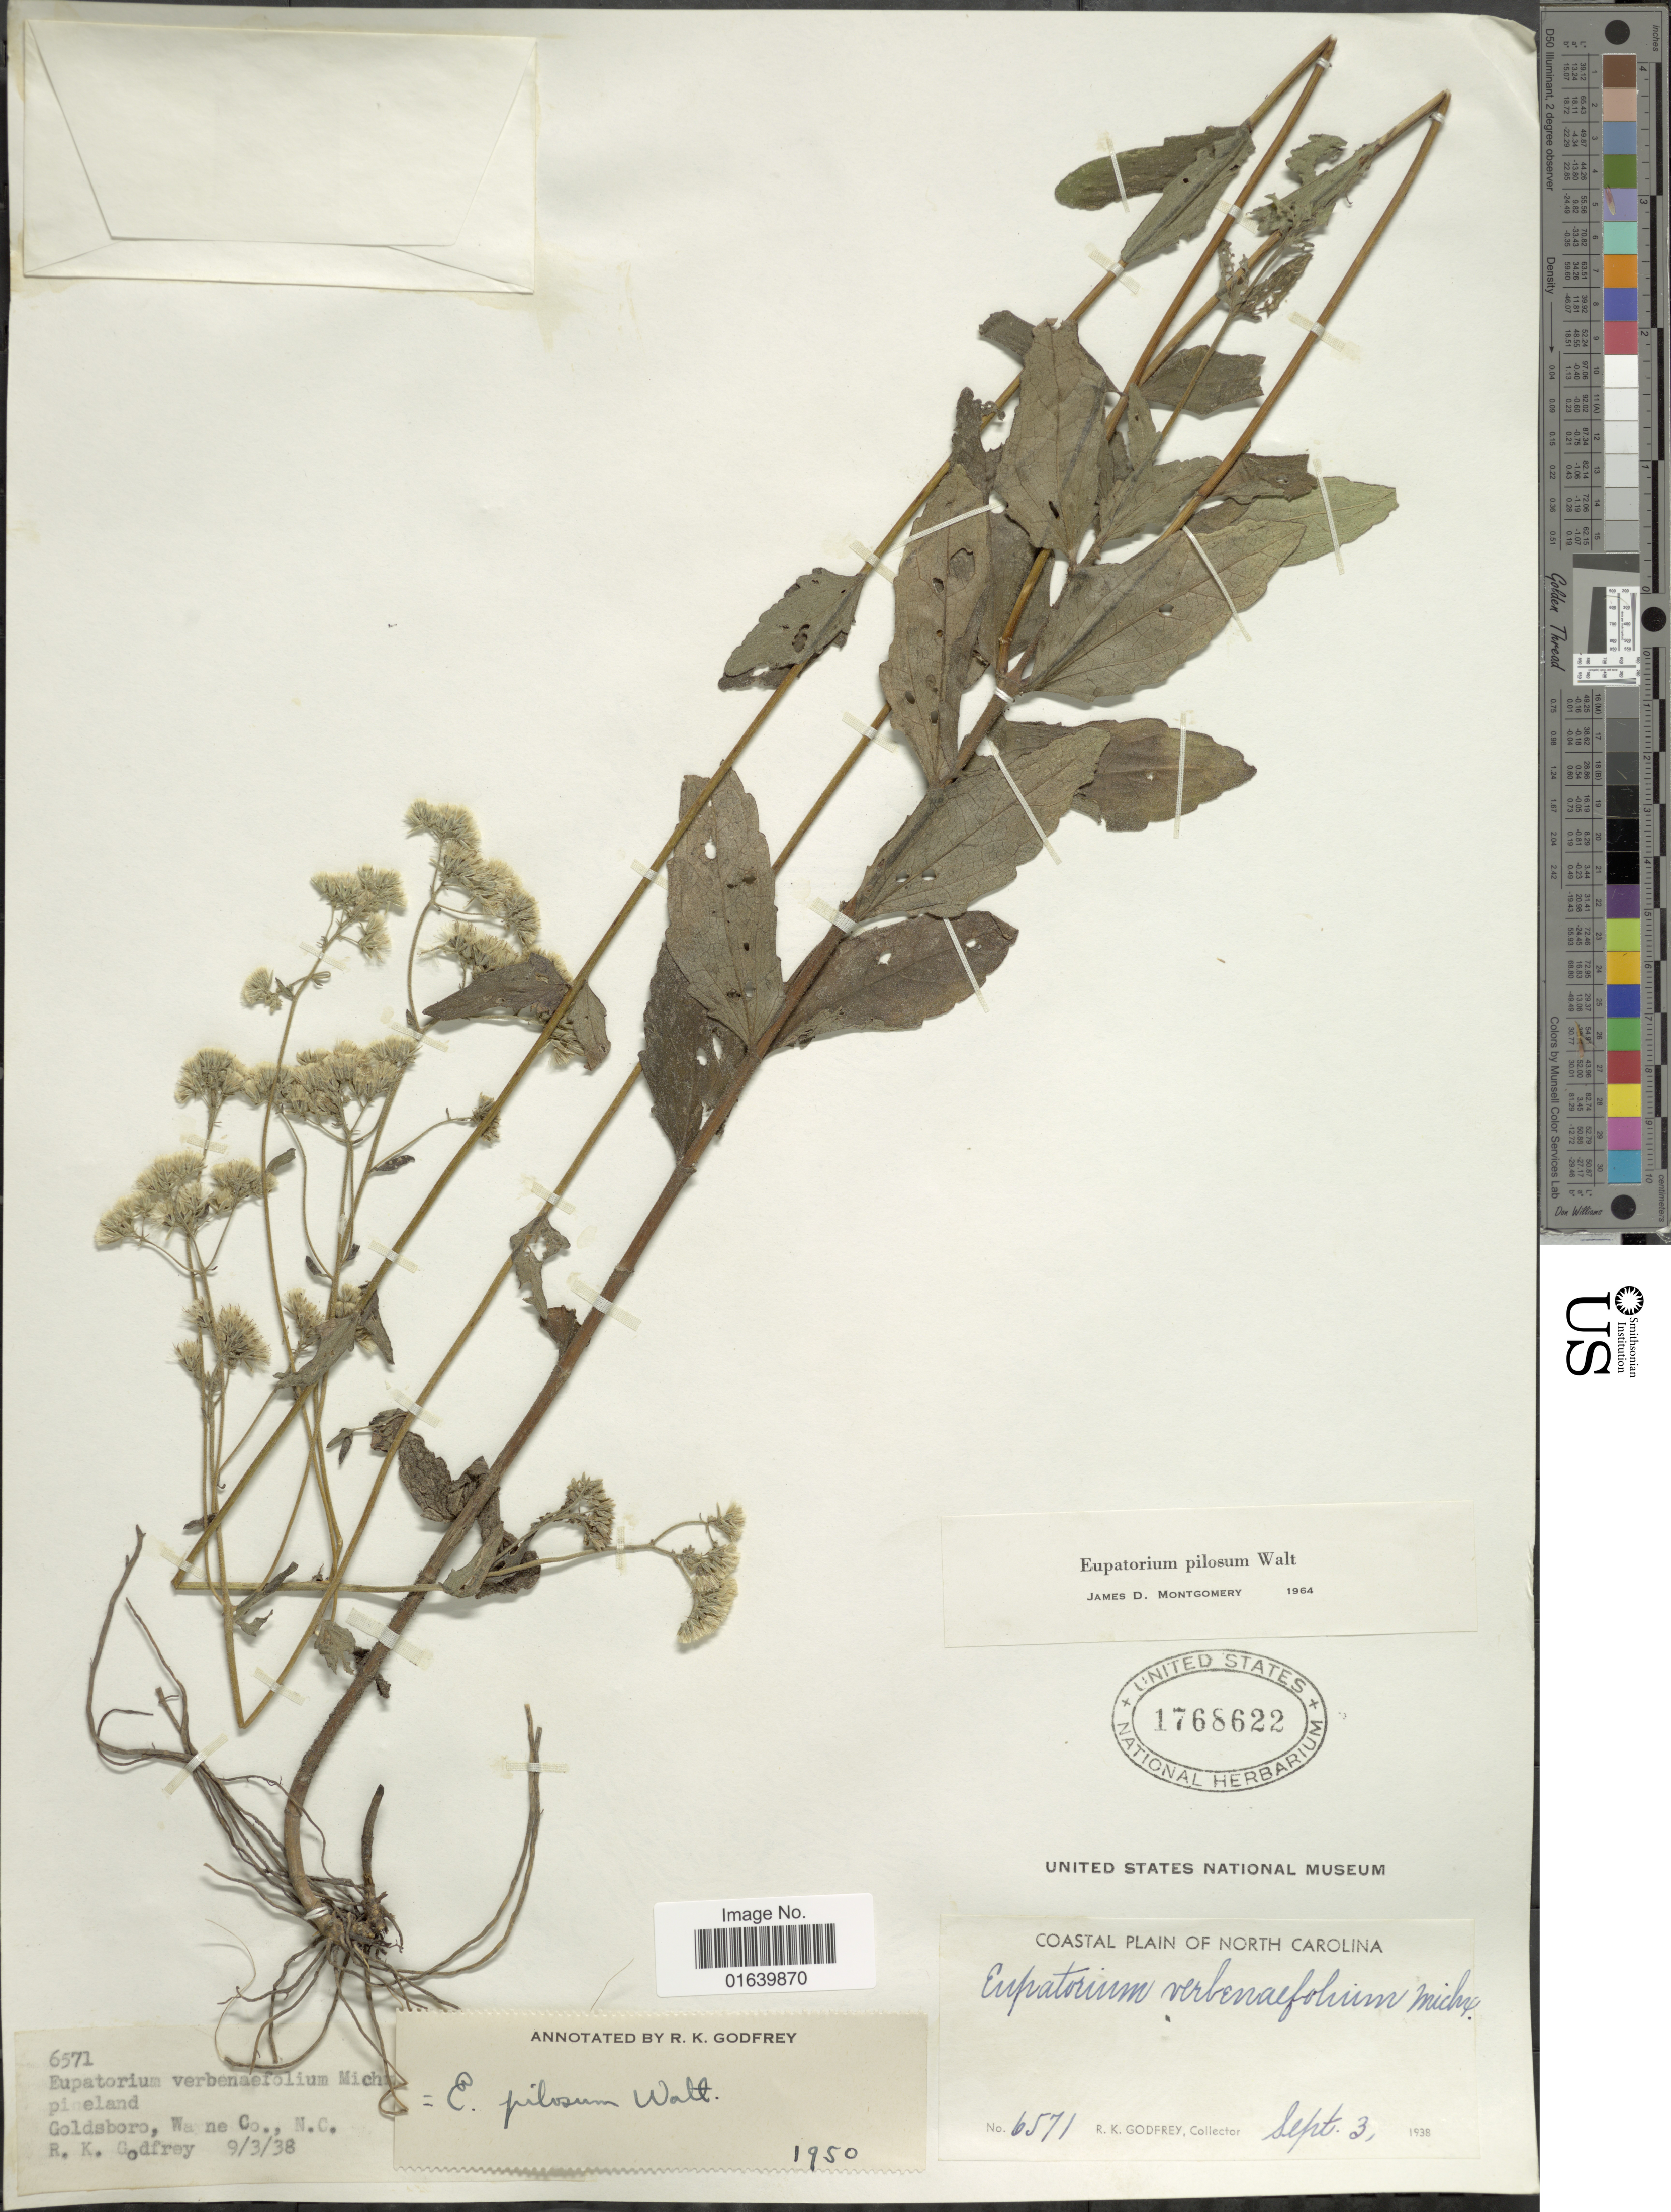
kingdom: Plantae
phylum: Tracheophyta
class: Magnoliopsida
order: Asterales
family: Asteraceae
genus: Eupatorium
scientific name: Eupatorium pilosum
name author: Walter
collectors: R. K. Godfrey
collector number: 6571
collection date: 1938-09-03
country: United States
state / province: North Carolina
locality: North Carolina, Pineland, Goldsboro, Warne Co.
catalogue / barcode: US 1768622